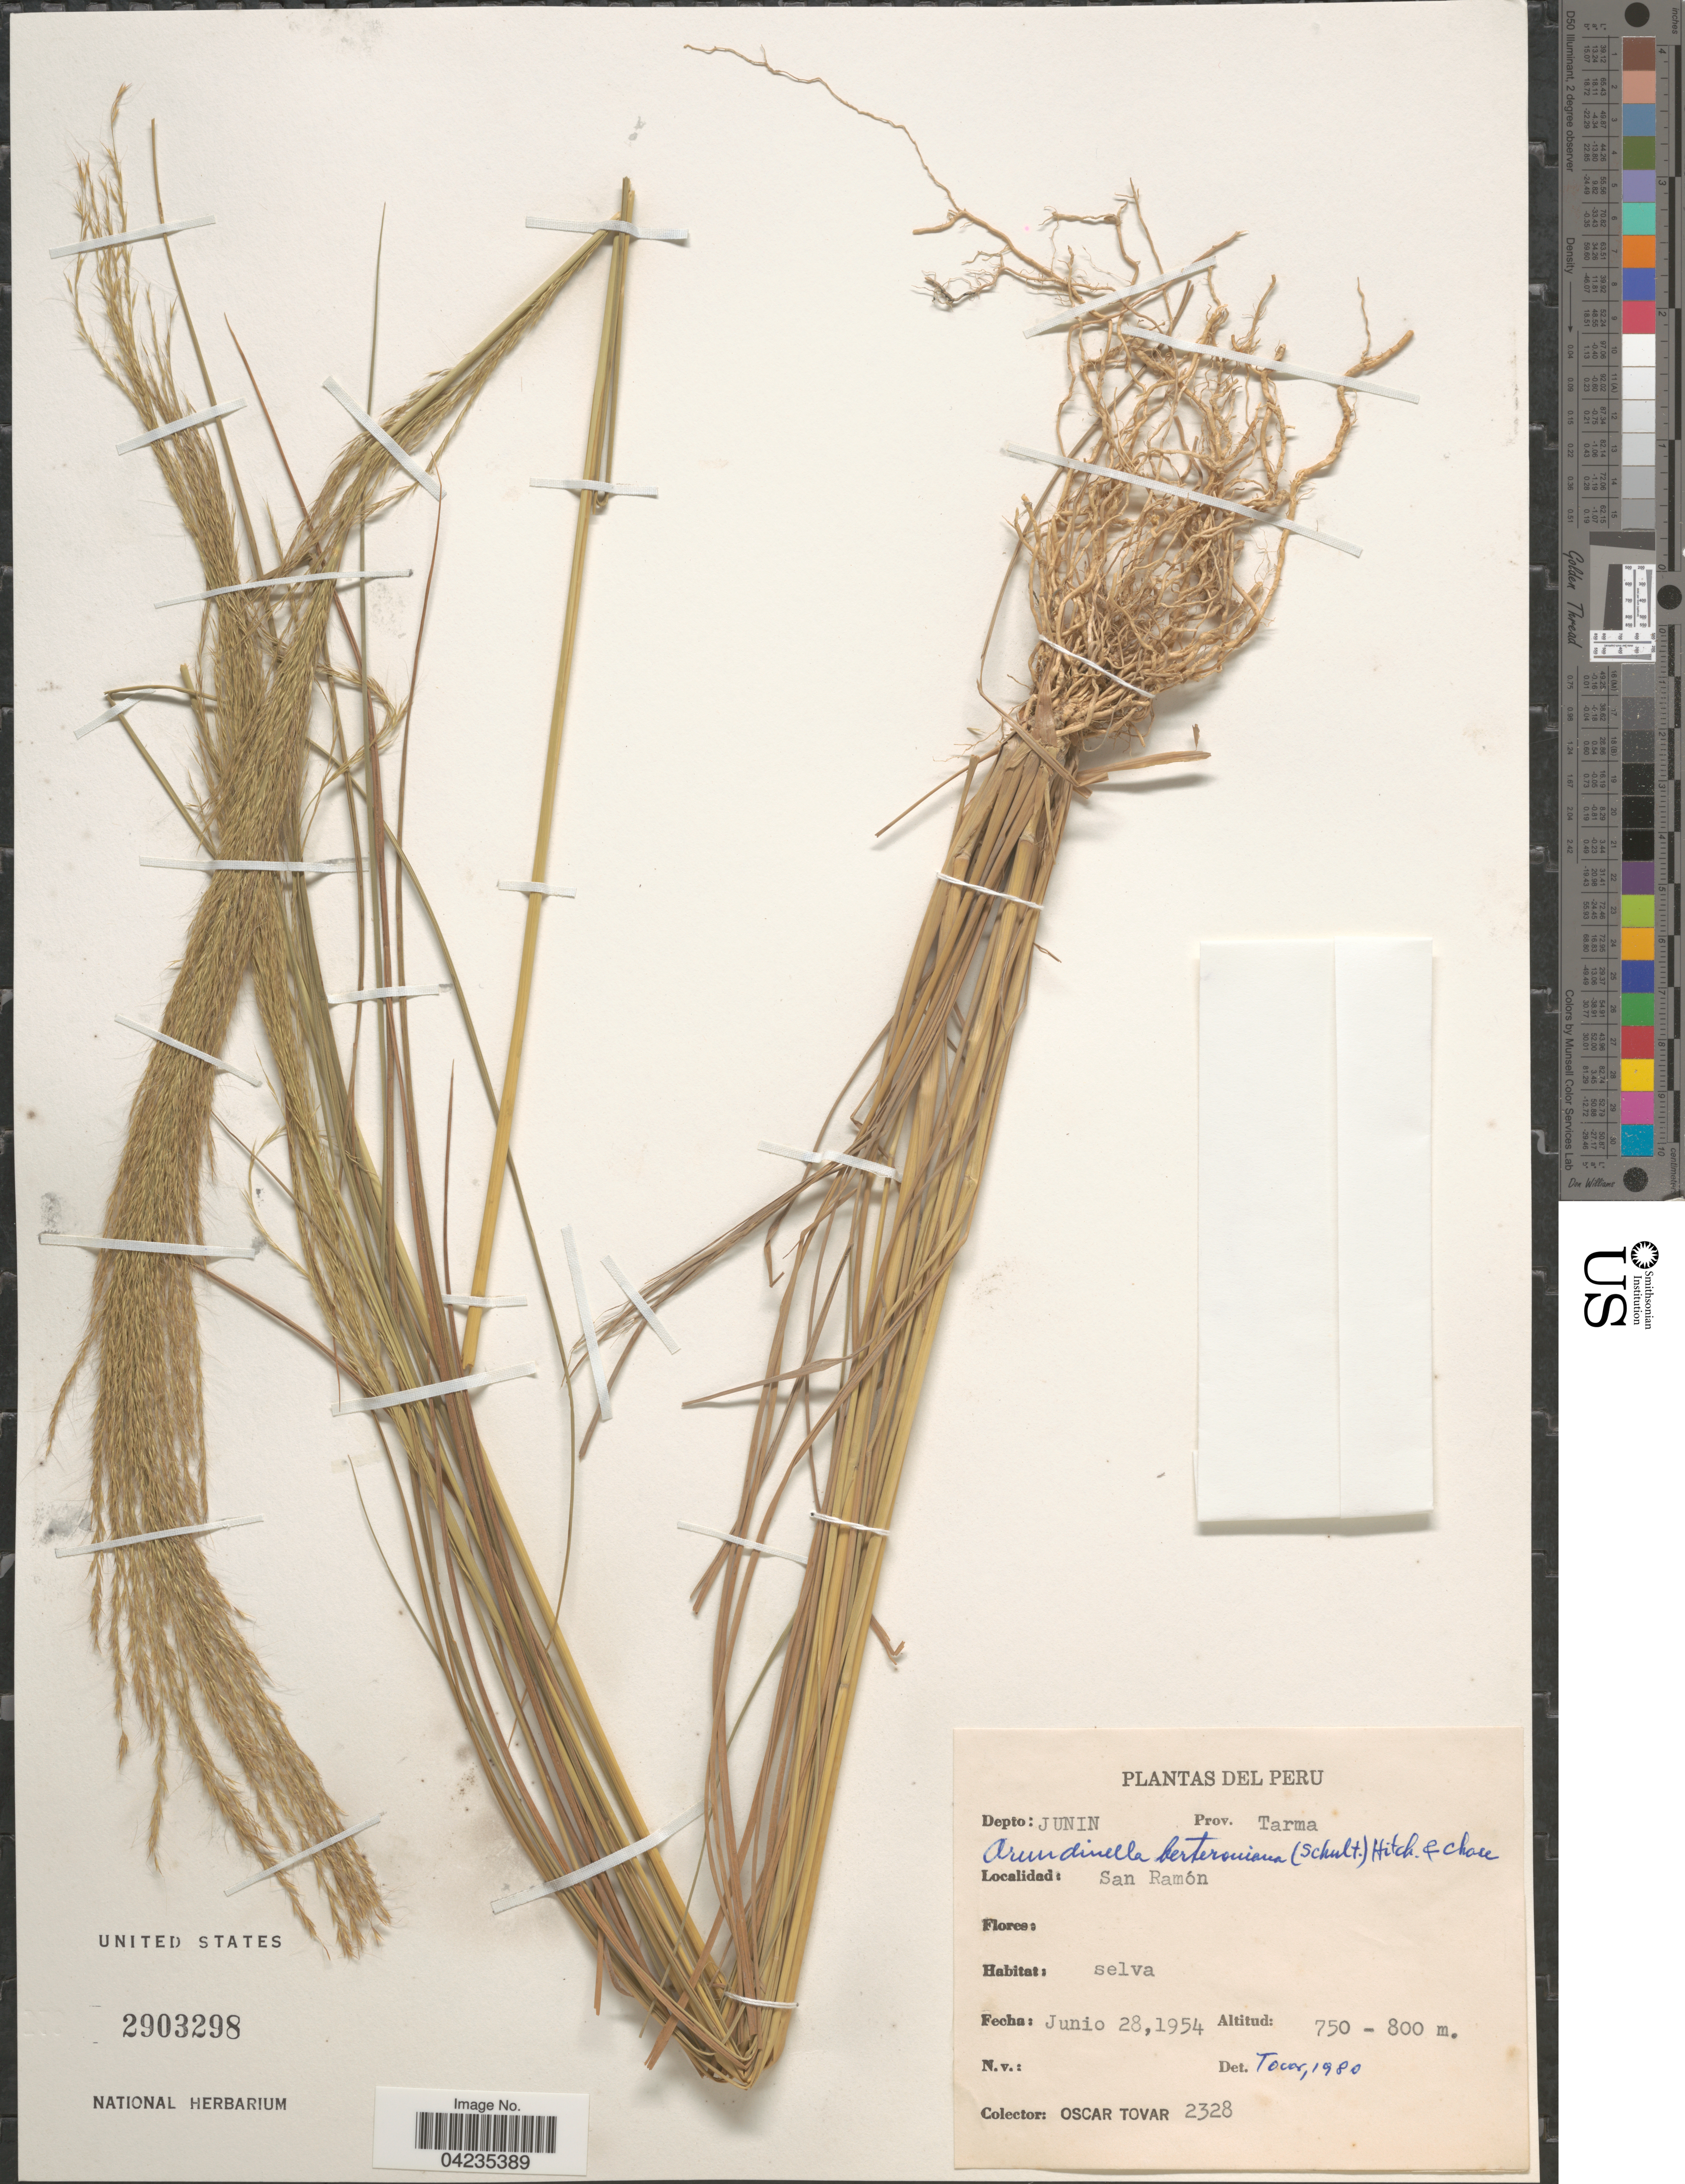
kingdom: Plantae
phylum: Tracheophyta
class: Liliopsida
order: Poales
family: Poaceae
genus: Arundinella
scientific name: Arundinella berteroniana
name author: (Schult.) Hitchc. & Chase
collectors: Ó. Tovar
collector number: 2328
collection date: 1954-06-28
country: Peru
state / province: Junín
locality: Depto: Junin. Prov. Tarma. San Ramón.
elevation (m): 750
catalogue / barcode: US 2903298